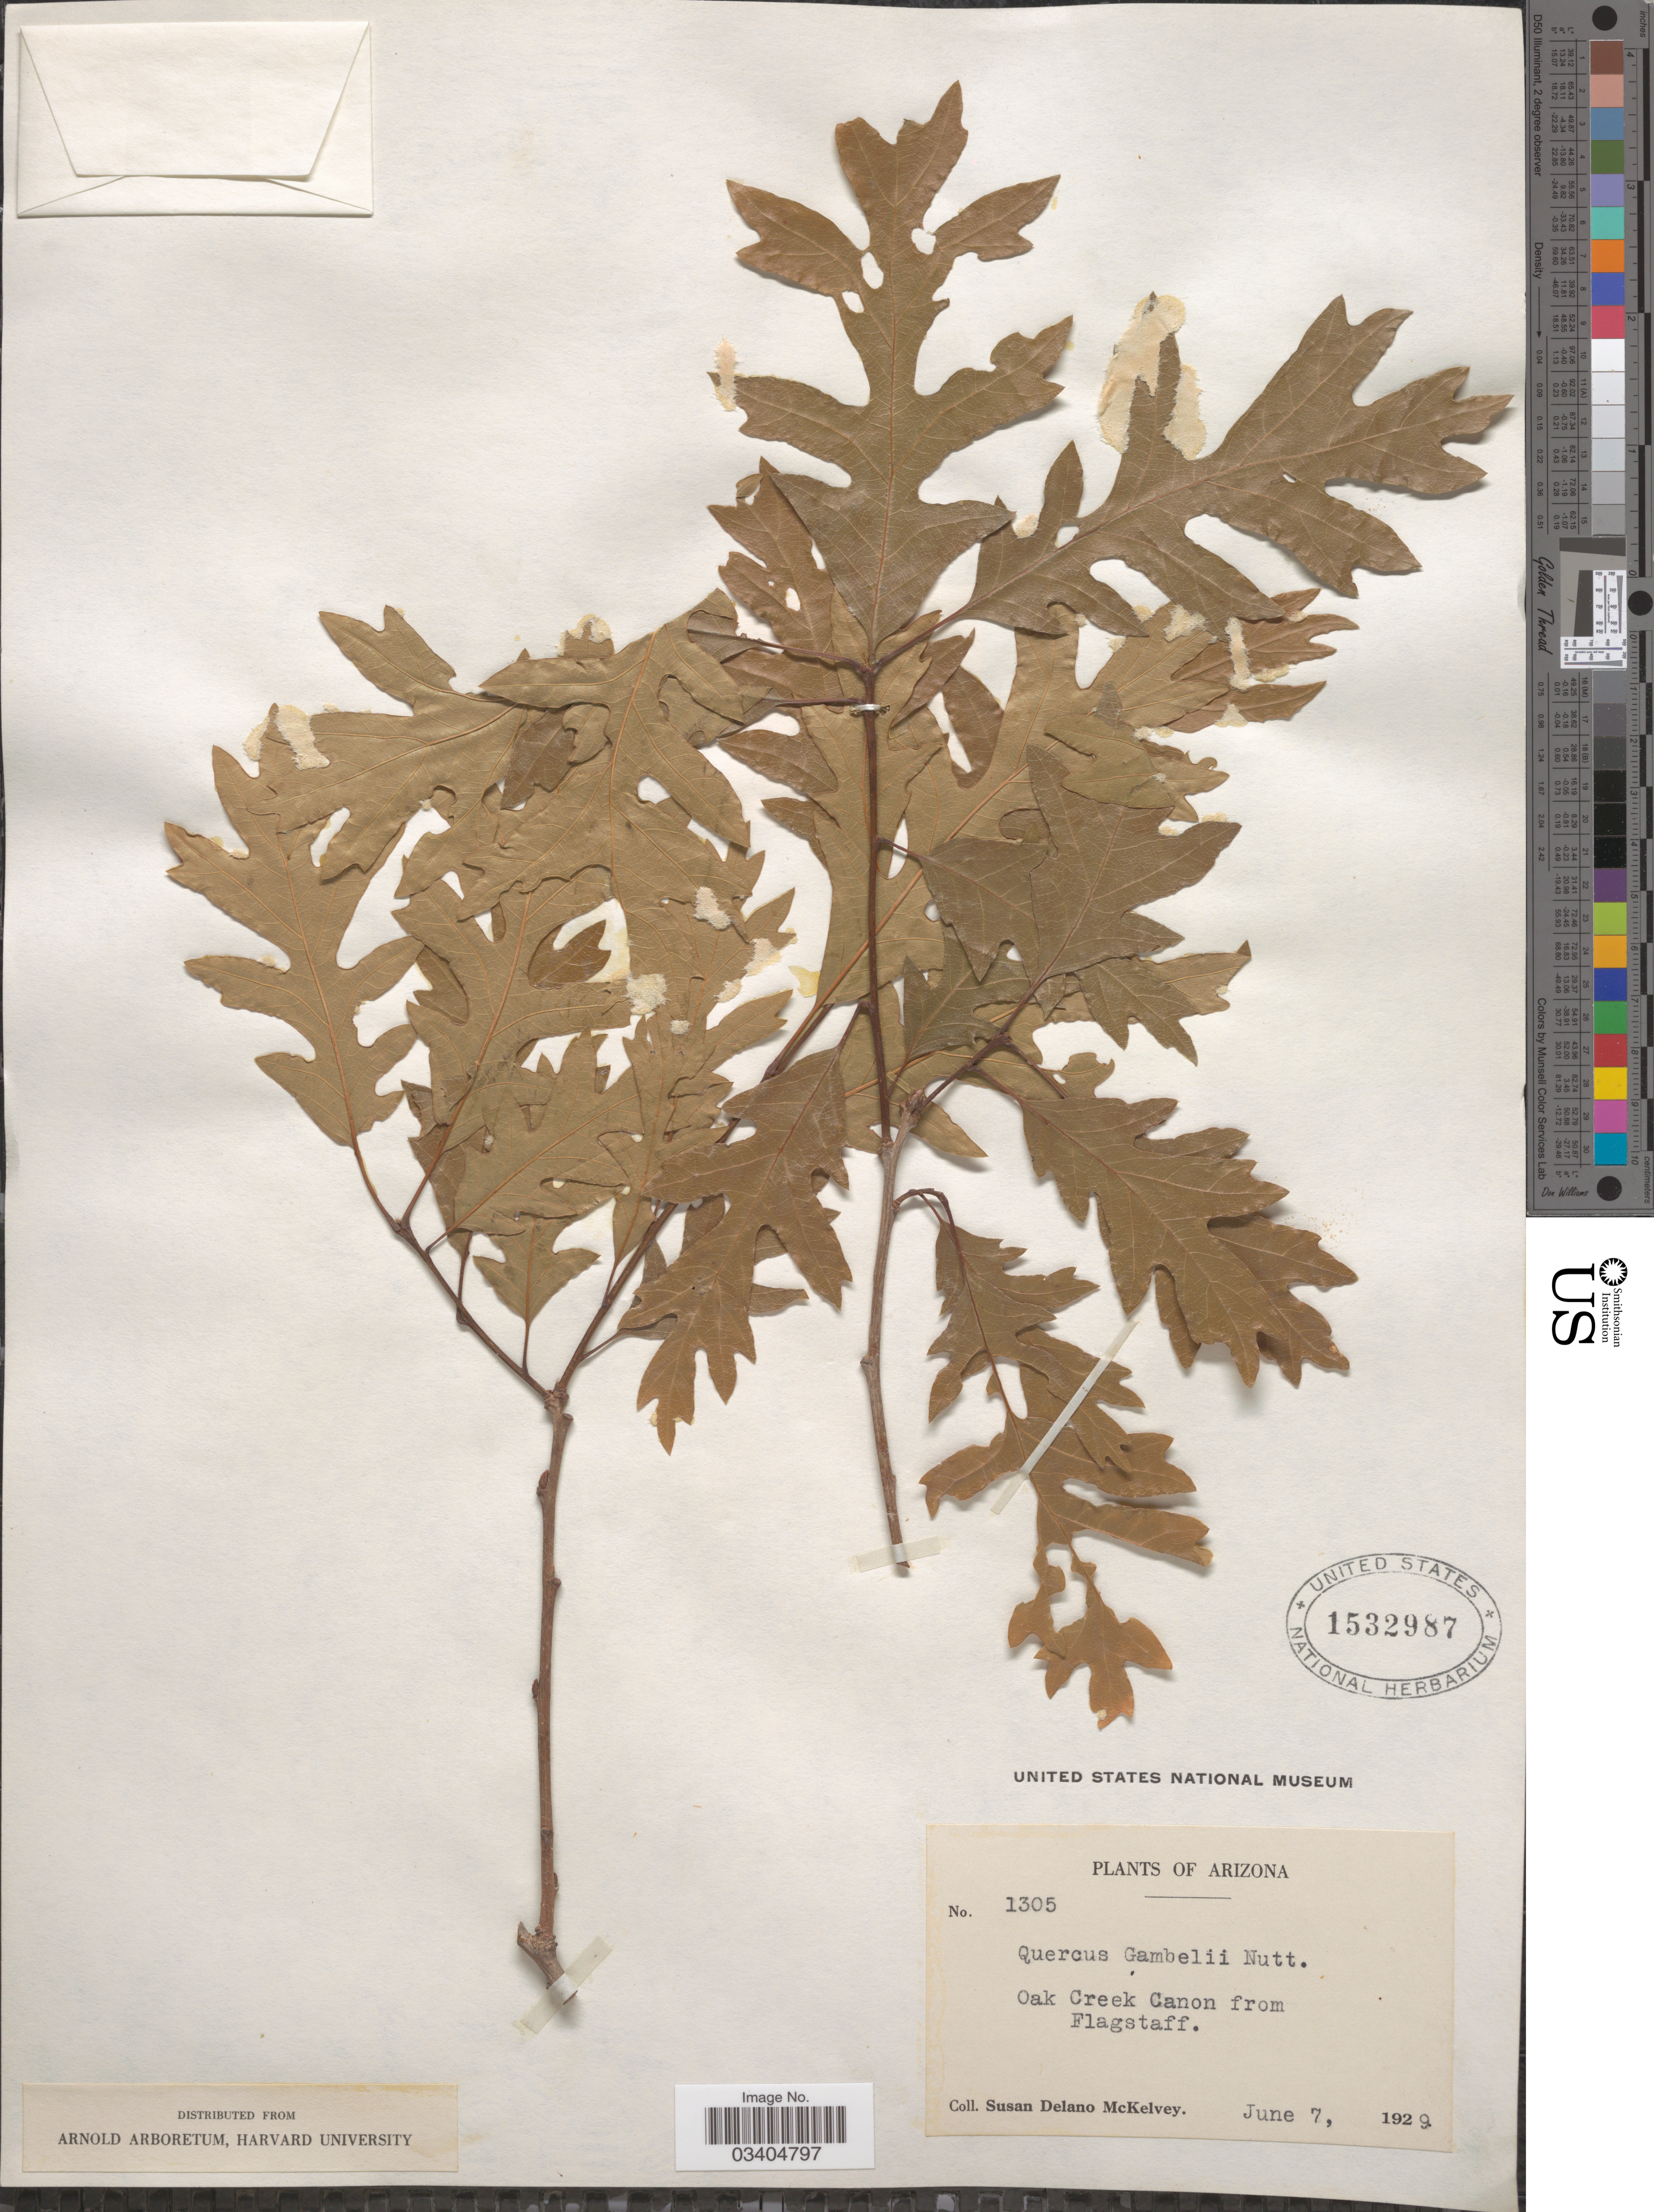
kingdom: Plantae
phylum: Tracheophyta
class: Magnoliopsida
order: Fagales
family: Fagaceae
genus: Quercus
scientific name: Quercus gambelii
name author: Nutt.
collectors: S. A. McKelvey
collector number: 1305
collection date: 1929-06-07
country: United States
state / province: Arizona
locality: Oak Creek Canon from Flagstaff.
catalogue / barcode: US 1532987